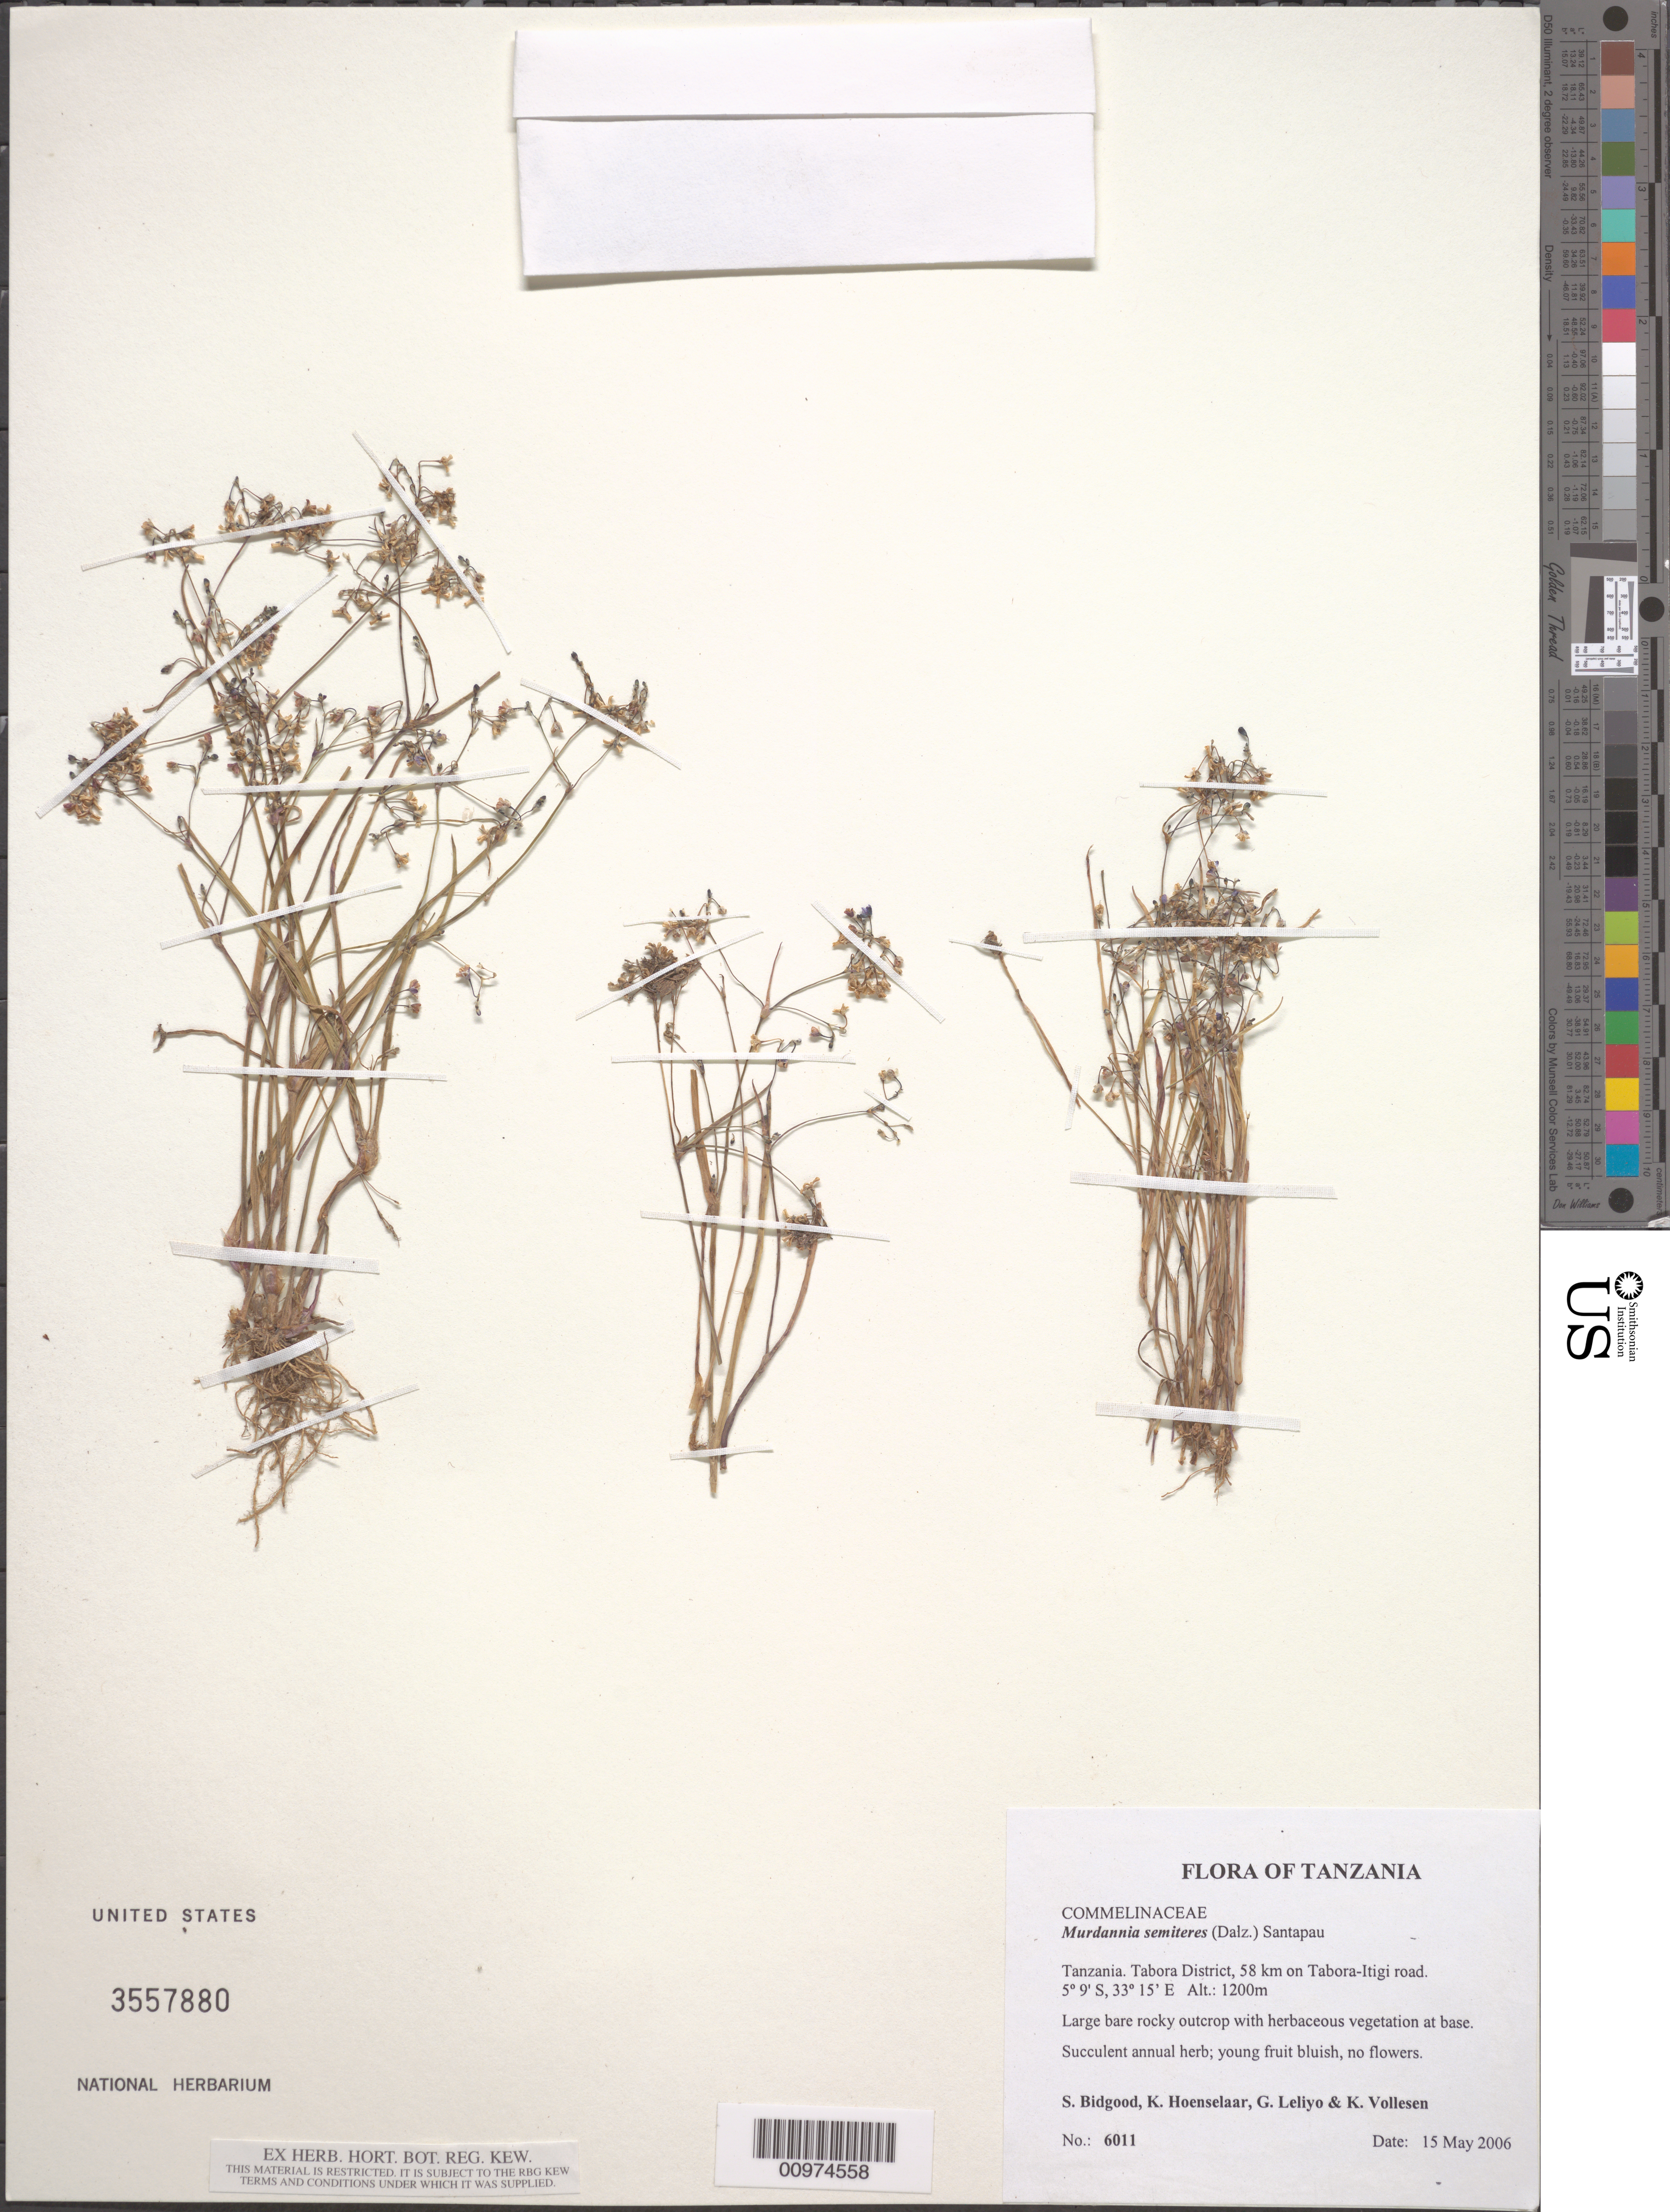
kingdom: Plantae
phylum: Tracheophyta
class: Liliopsida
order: Commelinales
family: Commelinaceae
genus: Murdannia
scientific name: Murdannia semiteres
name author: (Dalzell) Santapau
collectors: S. Bidgood et al.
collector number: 6011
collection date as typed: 15 May 2006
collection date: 2006-05-15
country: Tanzania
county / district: Tabora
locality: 58 km on Tabora-Itigi road.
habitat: Large bare rocky outcrop with herbaceous vegetation at base.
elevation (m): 1200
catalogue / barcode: US 3557880